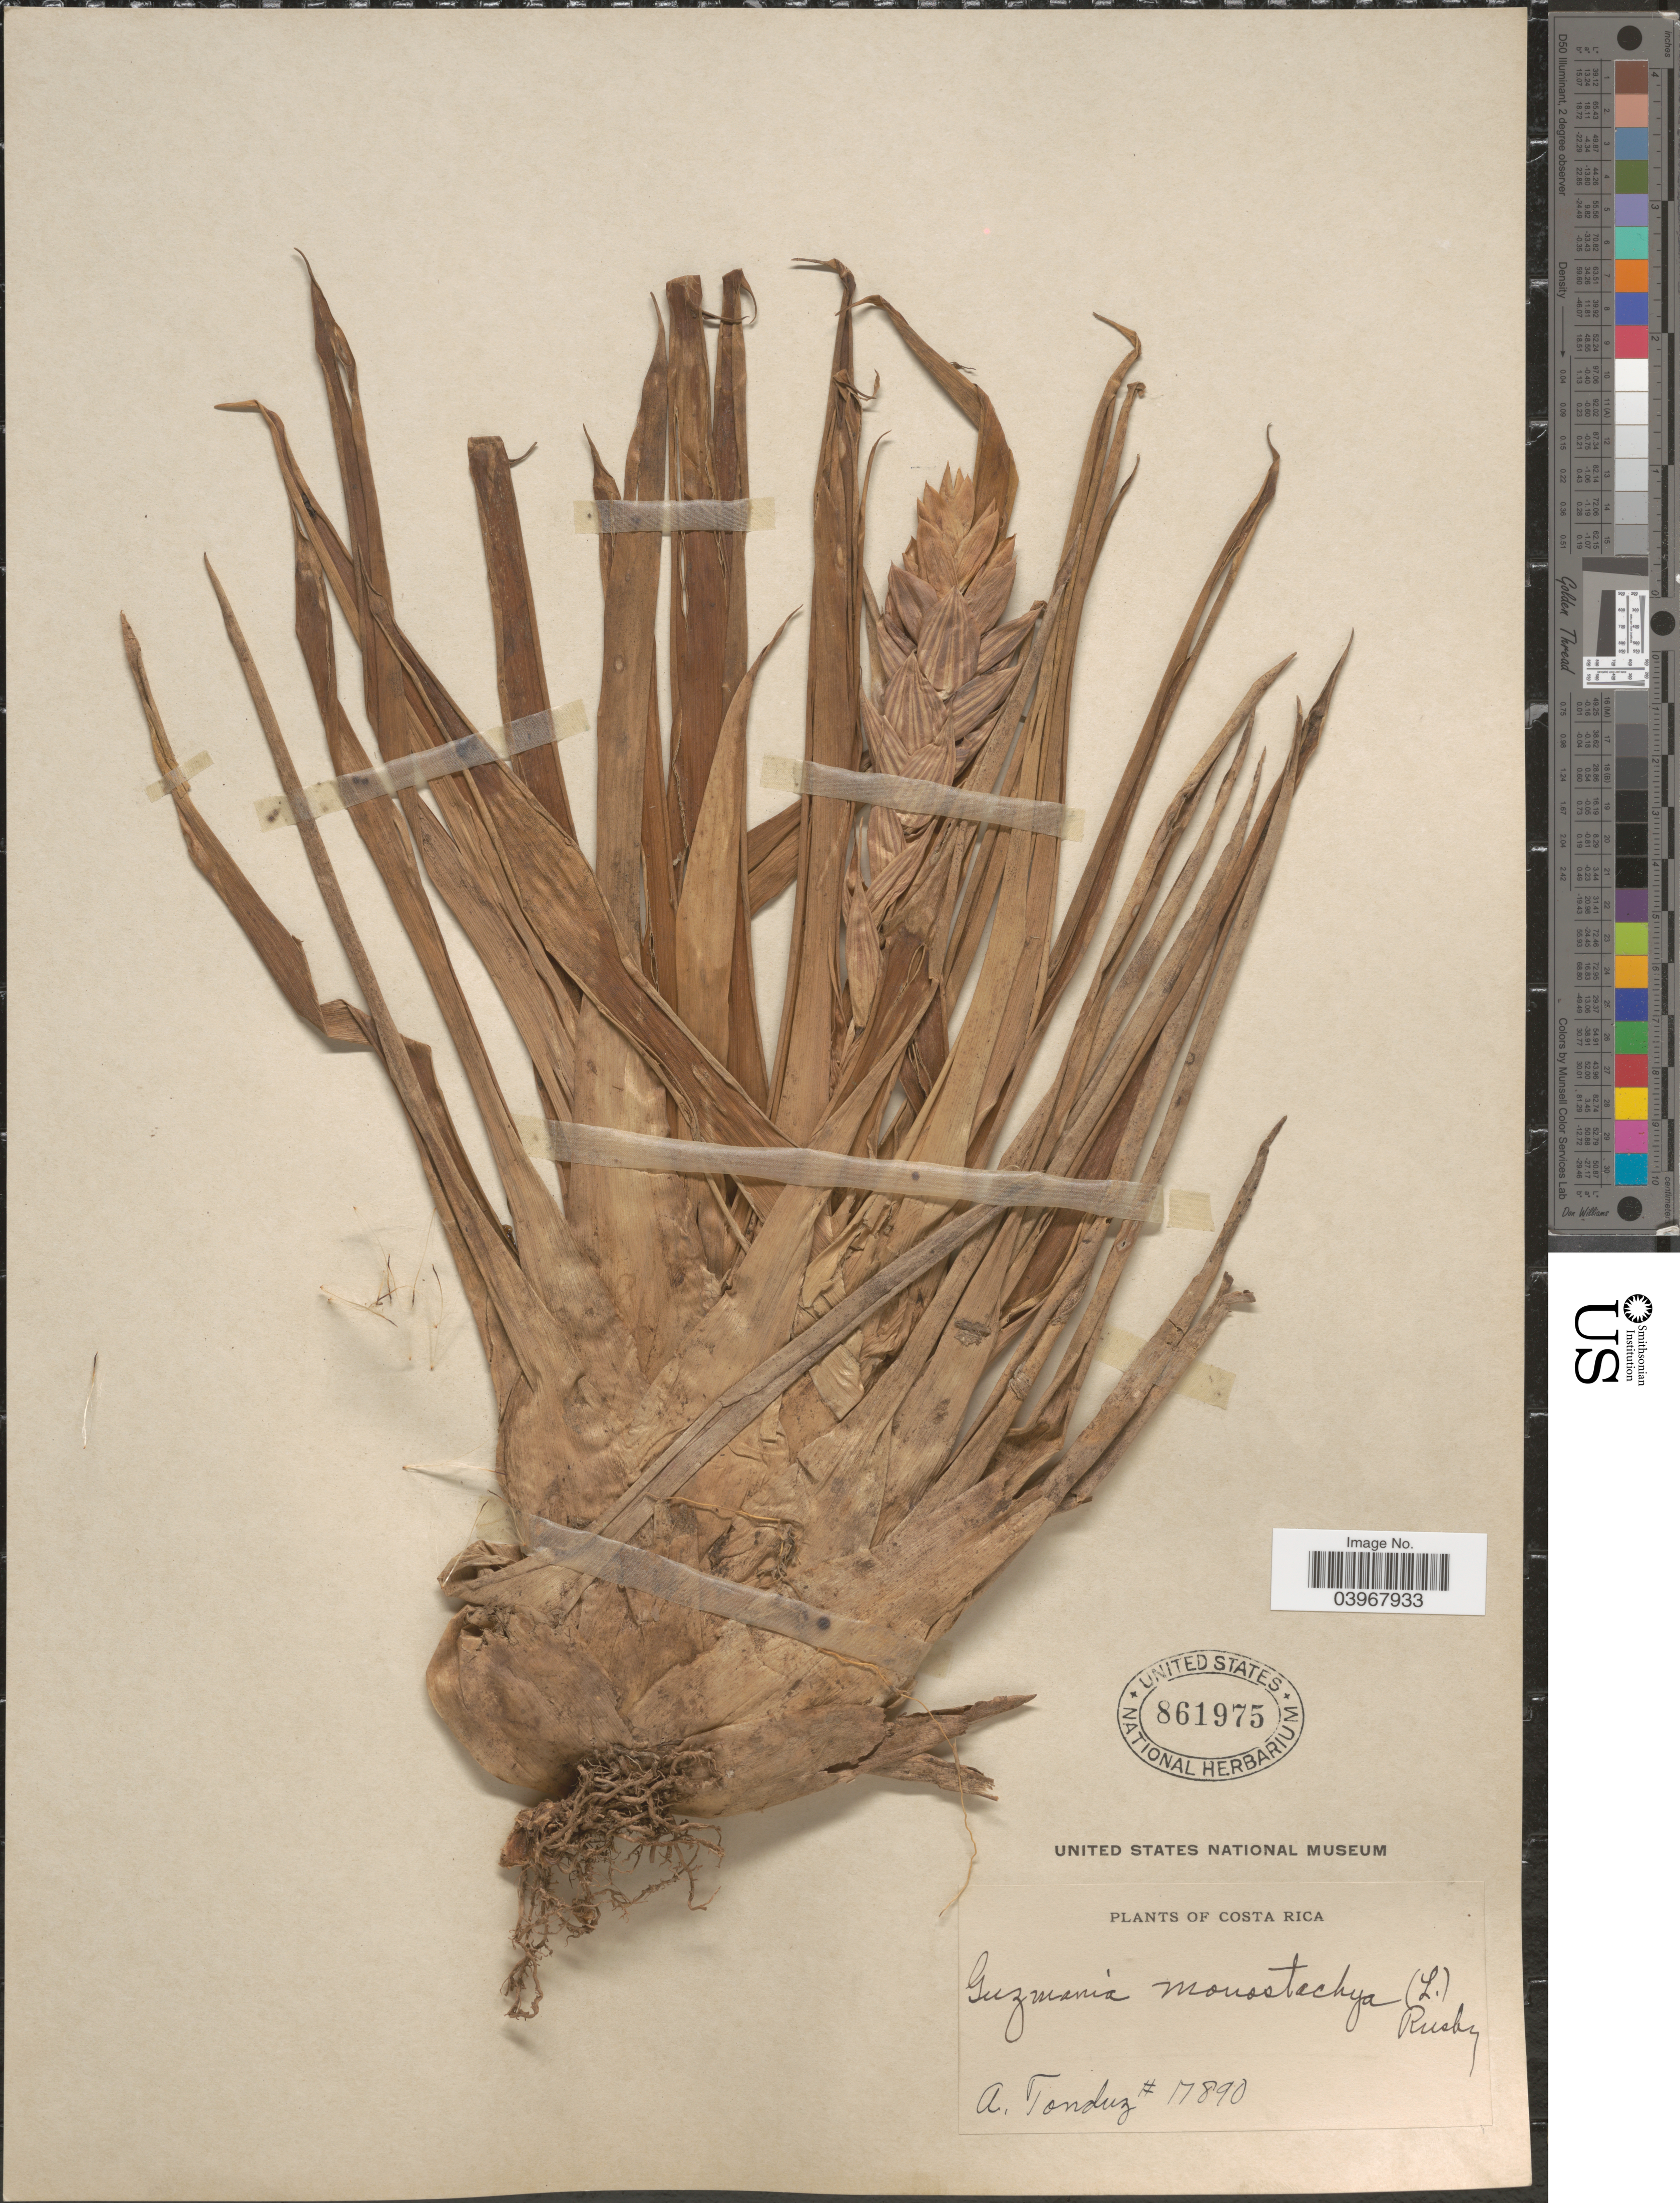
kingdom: Plantae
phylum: Tracheophyta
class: Liliopsida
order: Poales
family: Bromeliaceae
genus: Guzmania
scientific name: Guzmania monostachia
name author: (L.) Rusby ex Mez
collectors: A. Tonduz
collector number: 17890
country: Costa Rica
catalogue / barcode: US 861975